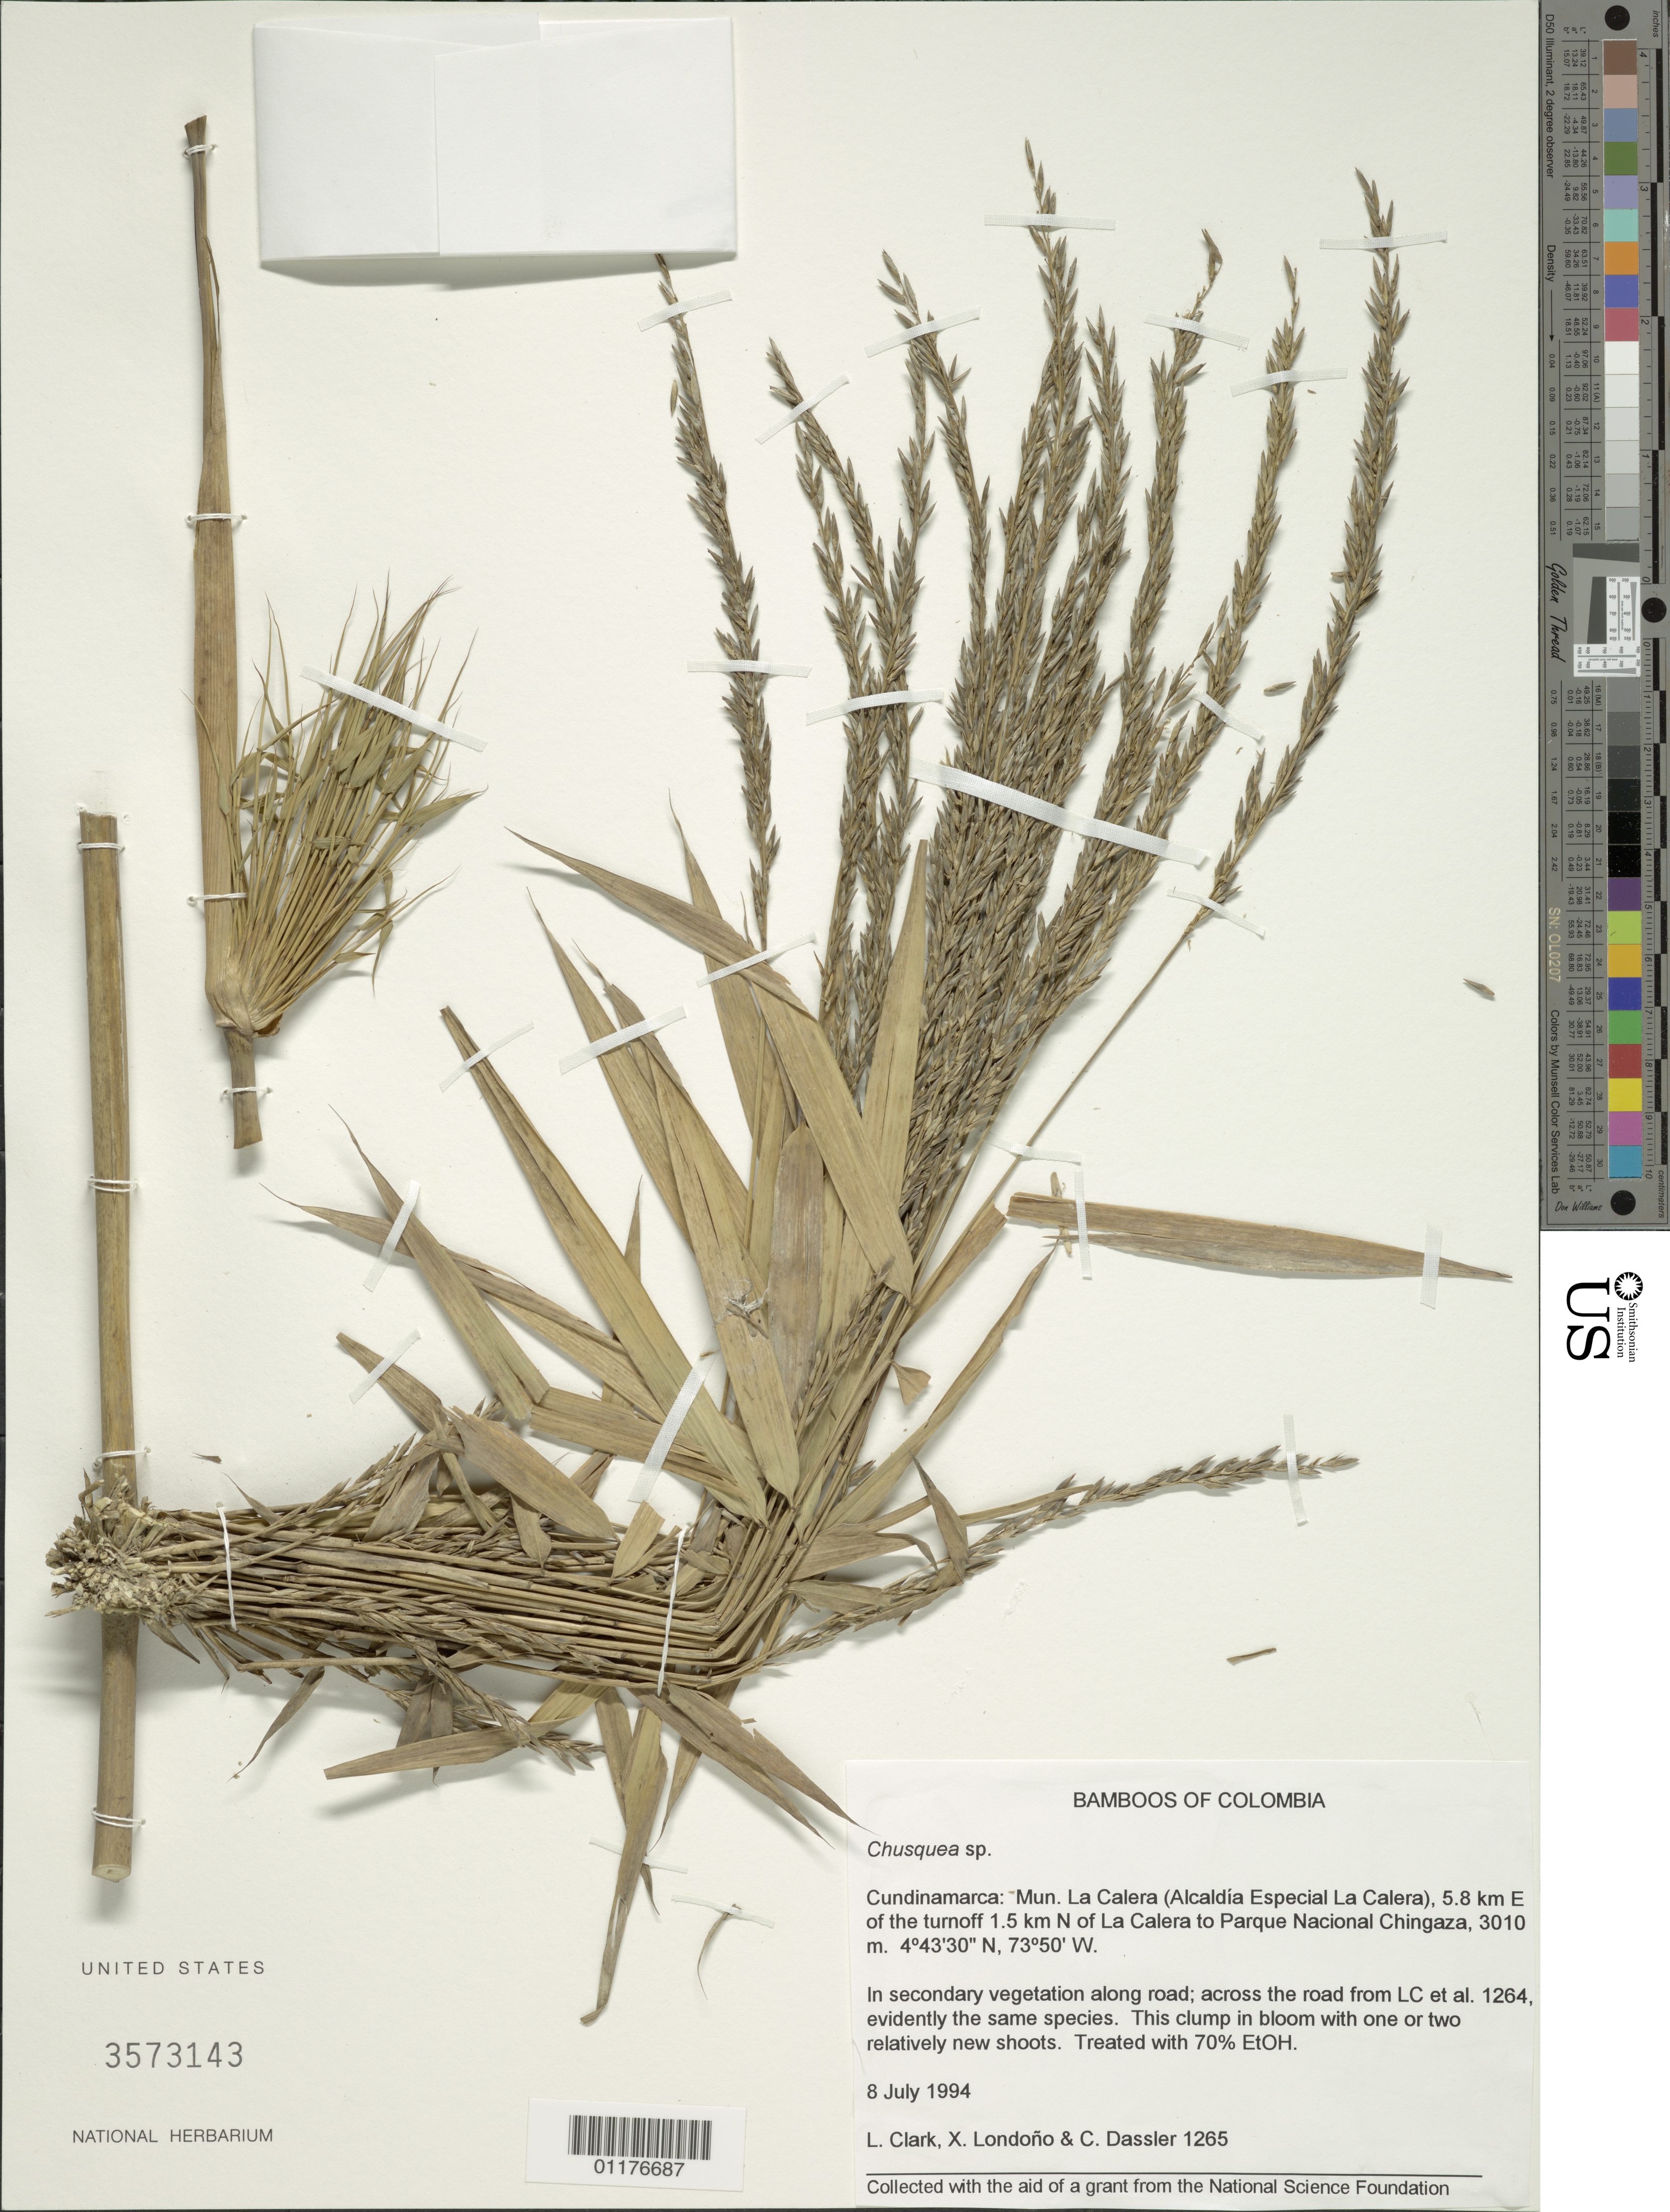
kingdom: Plantae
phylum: Tracheophyta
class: Liliopsida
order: Poales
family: Poaceae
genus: Chusquea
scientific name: Chusquea sp.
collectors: L. G. Clark, X. Londoño & C. Dassler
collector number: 1265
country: Colombia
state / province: Cundinamarca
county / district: La Calera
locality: Alcaldia Espoecial La Calera, E of the turnoff N of La Calera to Parque Nacional Chingaza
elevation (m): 3010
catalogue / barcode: US 3573143